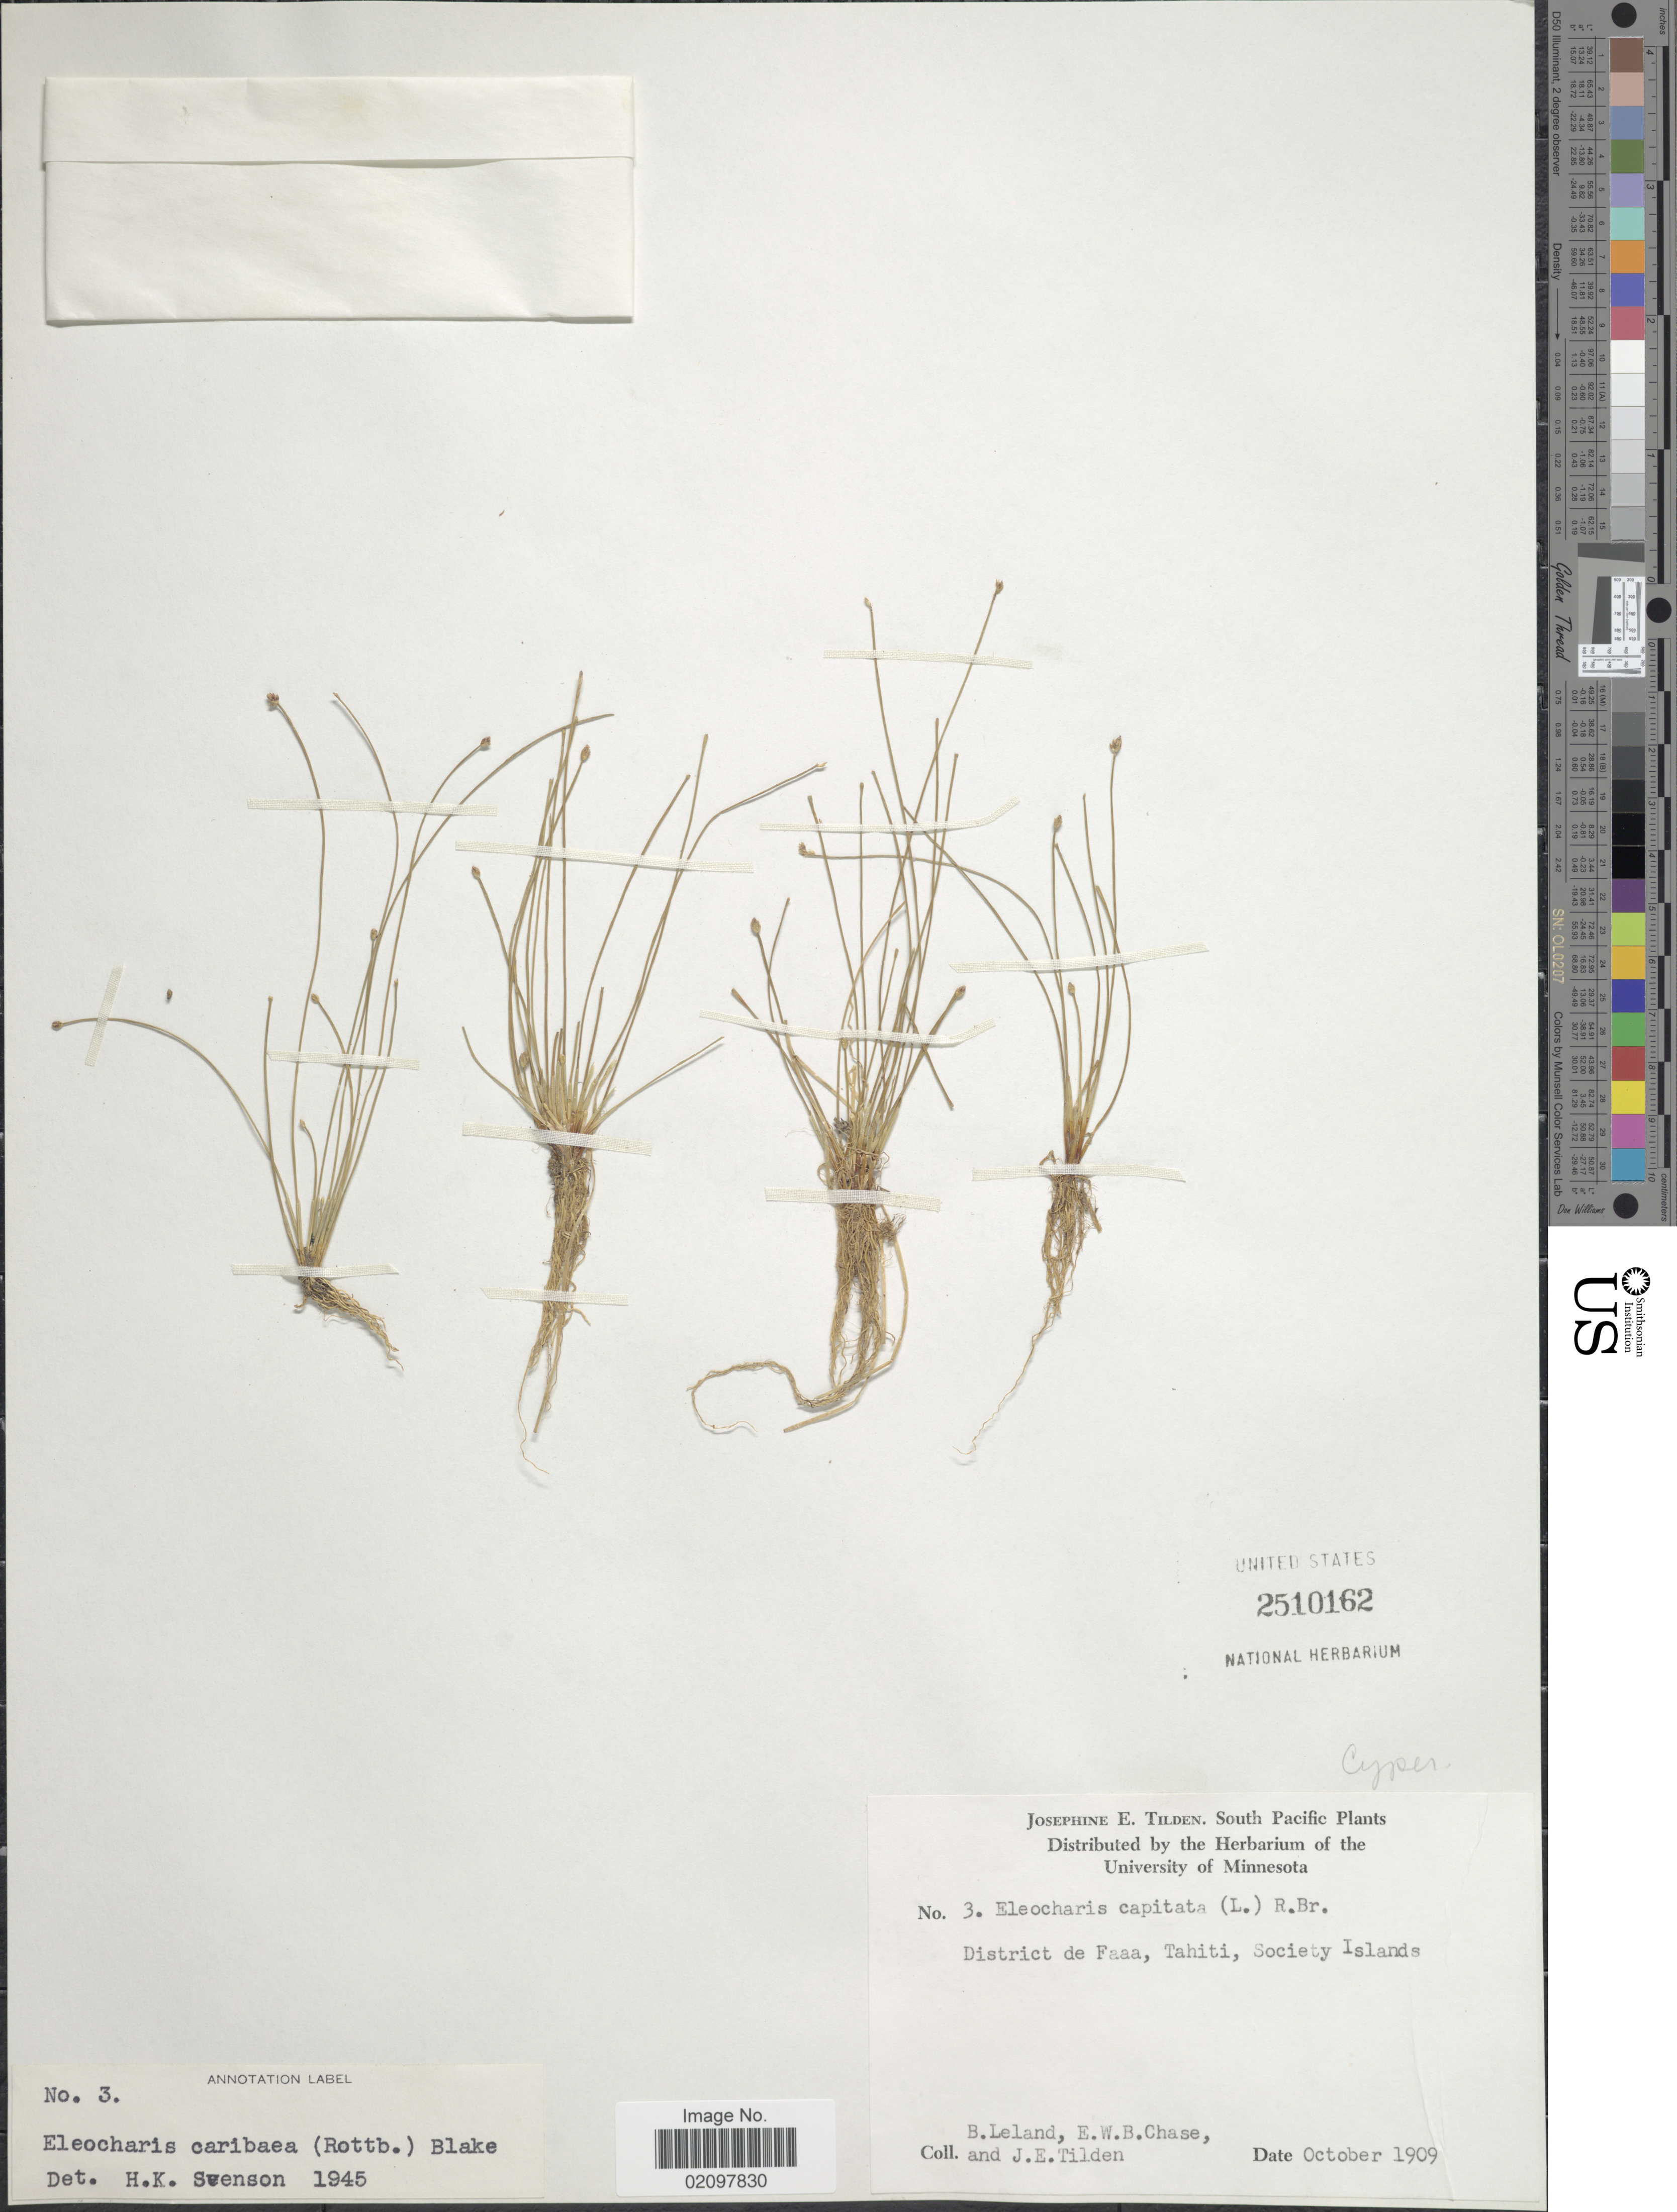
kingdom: Plantae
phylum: Tracheophyta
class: Liliopsida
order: Poales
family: Cyperaceae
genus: Eleocharis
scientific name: Eleocharis geniculata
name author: (L.) Roem. & Schult.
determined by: Strong, Mark T., (BOT), Smithsonian Institution - National Museum of Natural History (UNITED STATES)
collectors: B. Leland, E. W. Chase & J. E. Tilden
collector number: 3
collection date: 1909-10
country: French Polynesia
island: Tahiti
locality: South Pacific. District of Faaa, Tahiti, Society Islands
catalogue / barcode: US 2510162